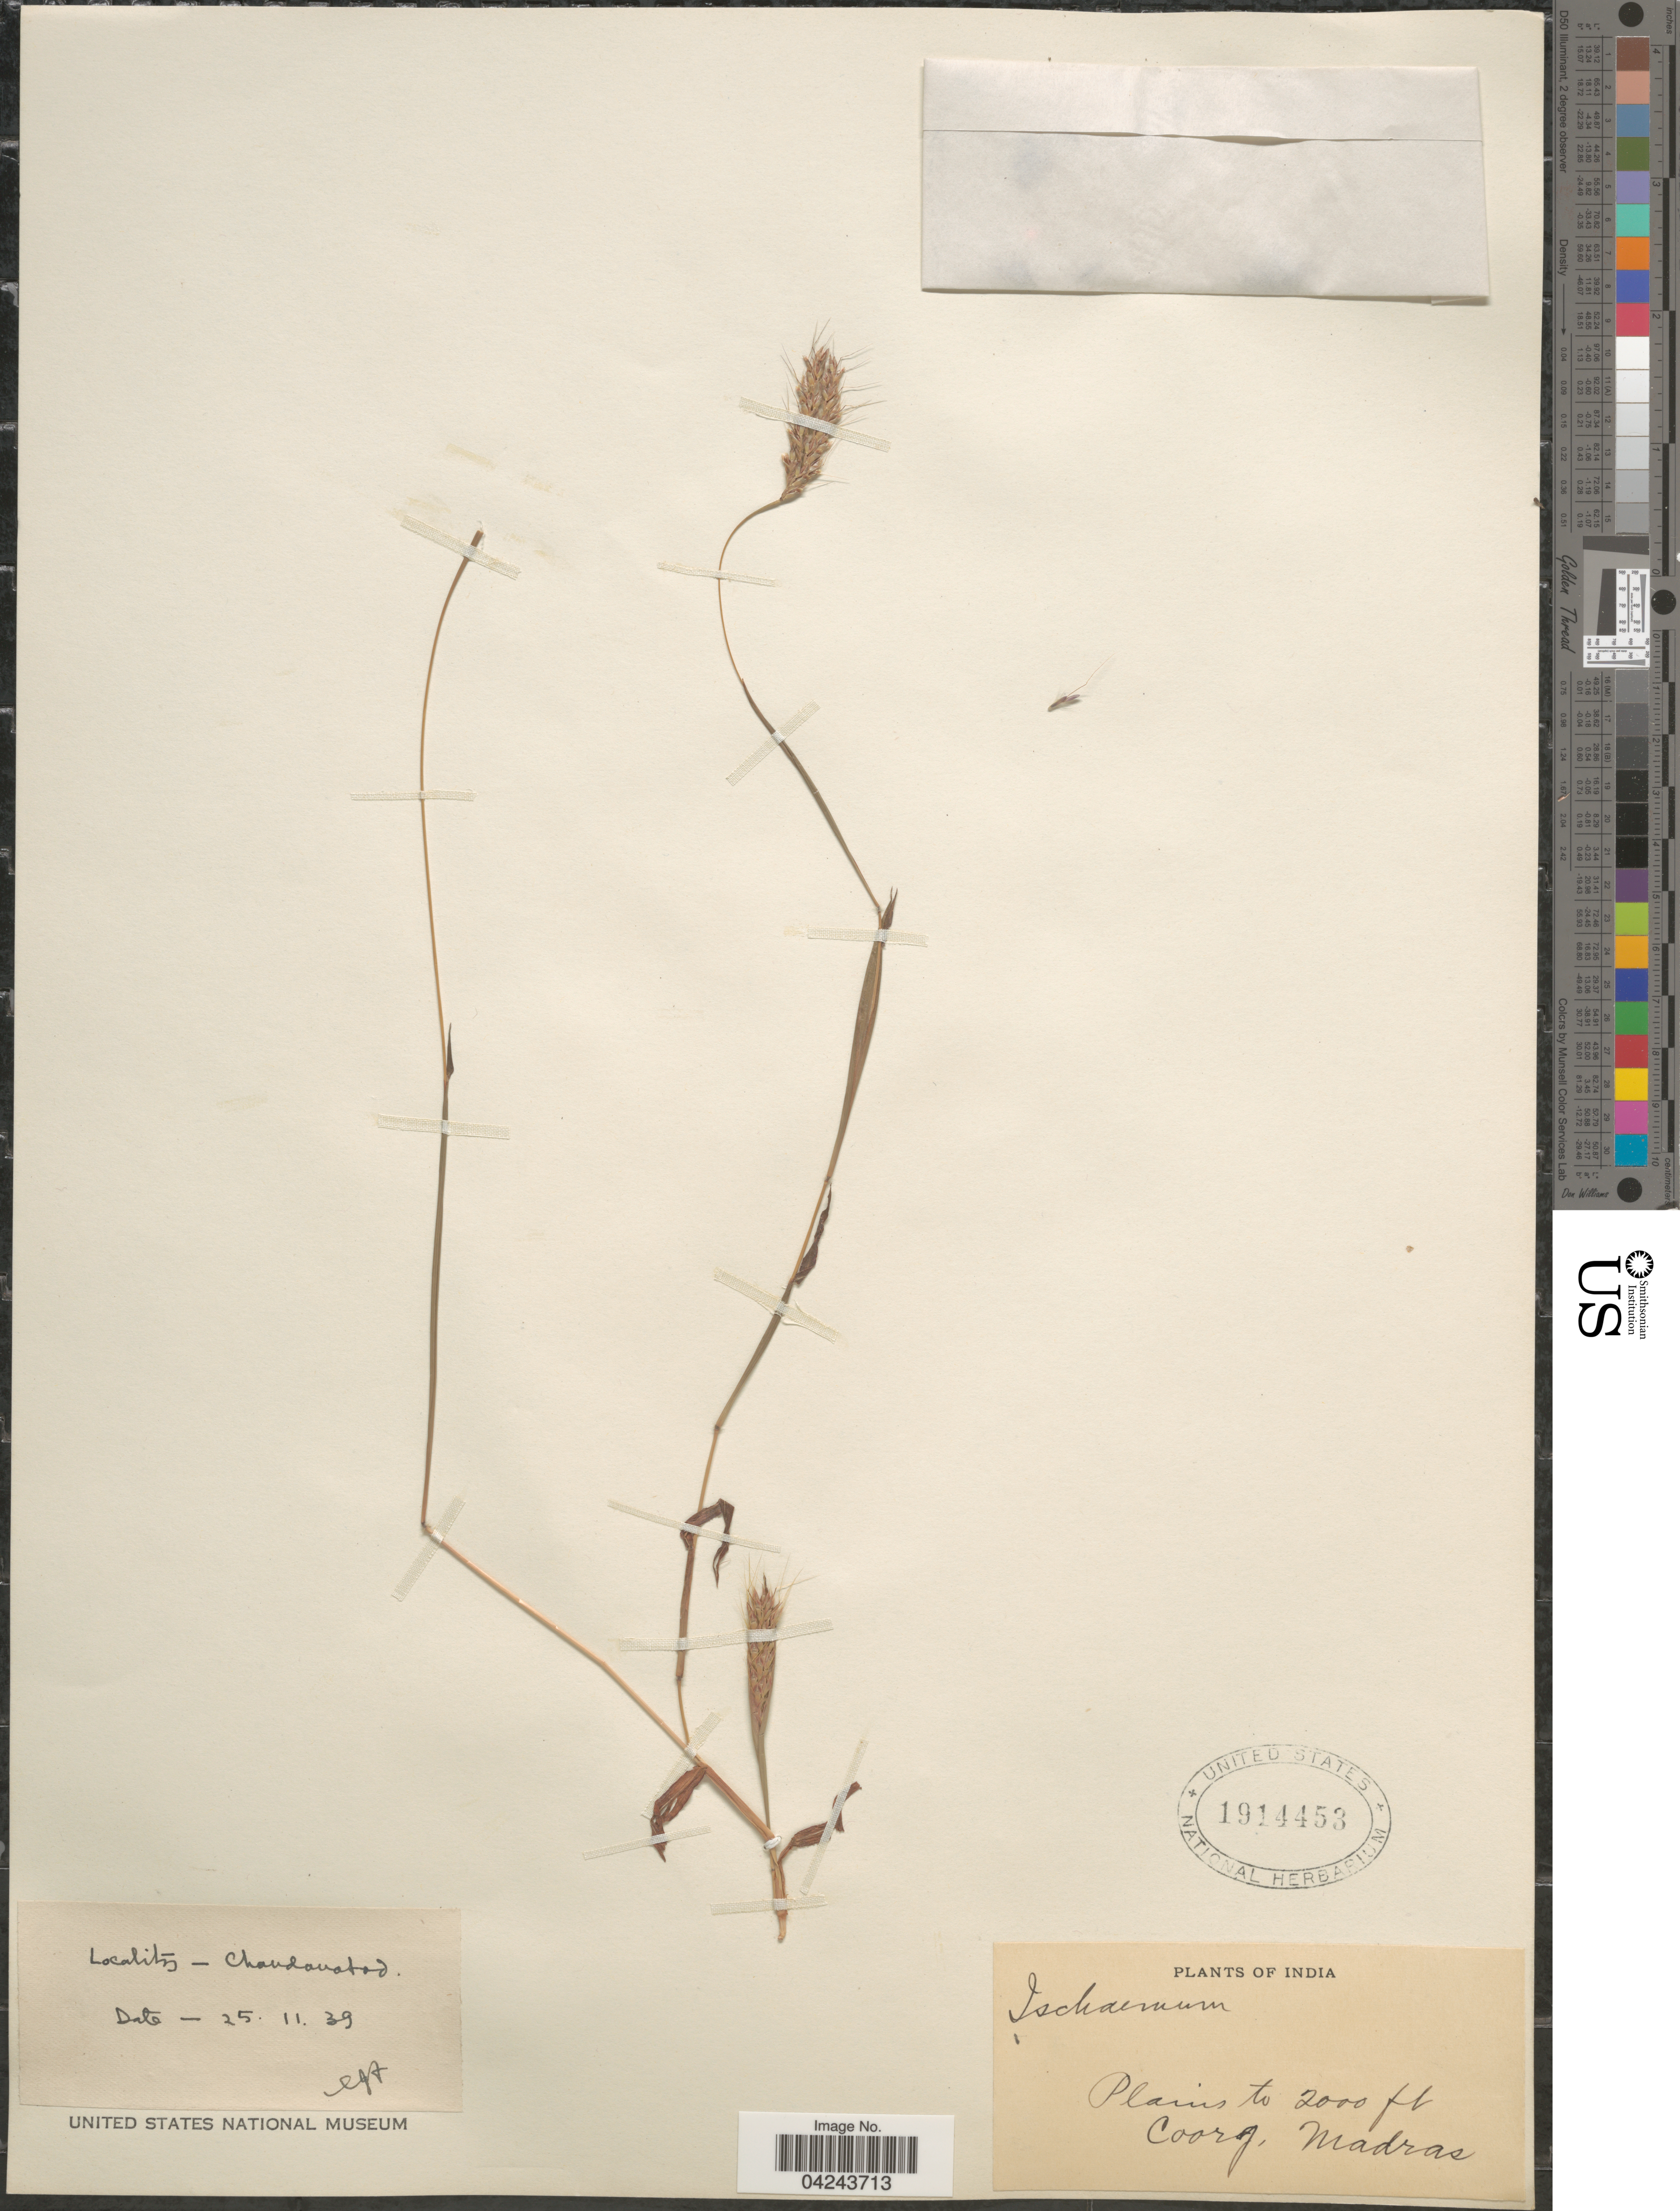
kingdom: Plantae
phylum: Tracheophyta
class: Liliopsida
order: Poales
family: Poaceae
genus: Ischaemum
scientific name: Ischaemum sp.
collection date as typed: Transcribed d/m/y: 25/11/39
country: India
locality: Coorg. Madras. Chandanatod. [interpreted]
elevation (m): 610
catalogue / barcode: US 1914453